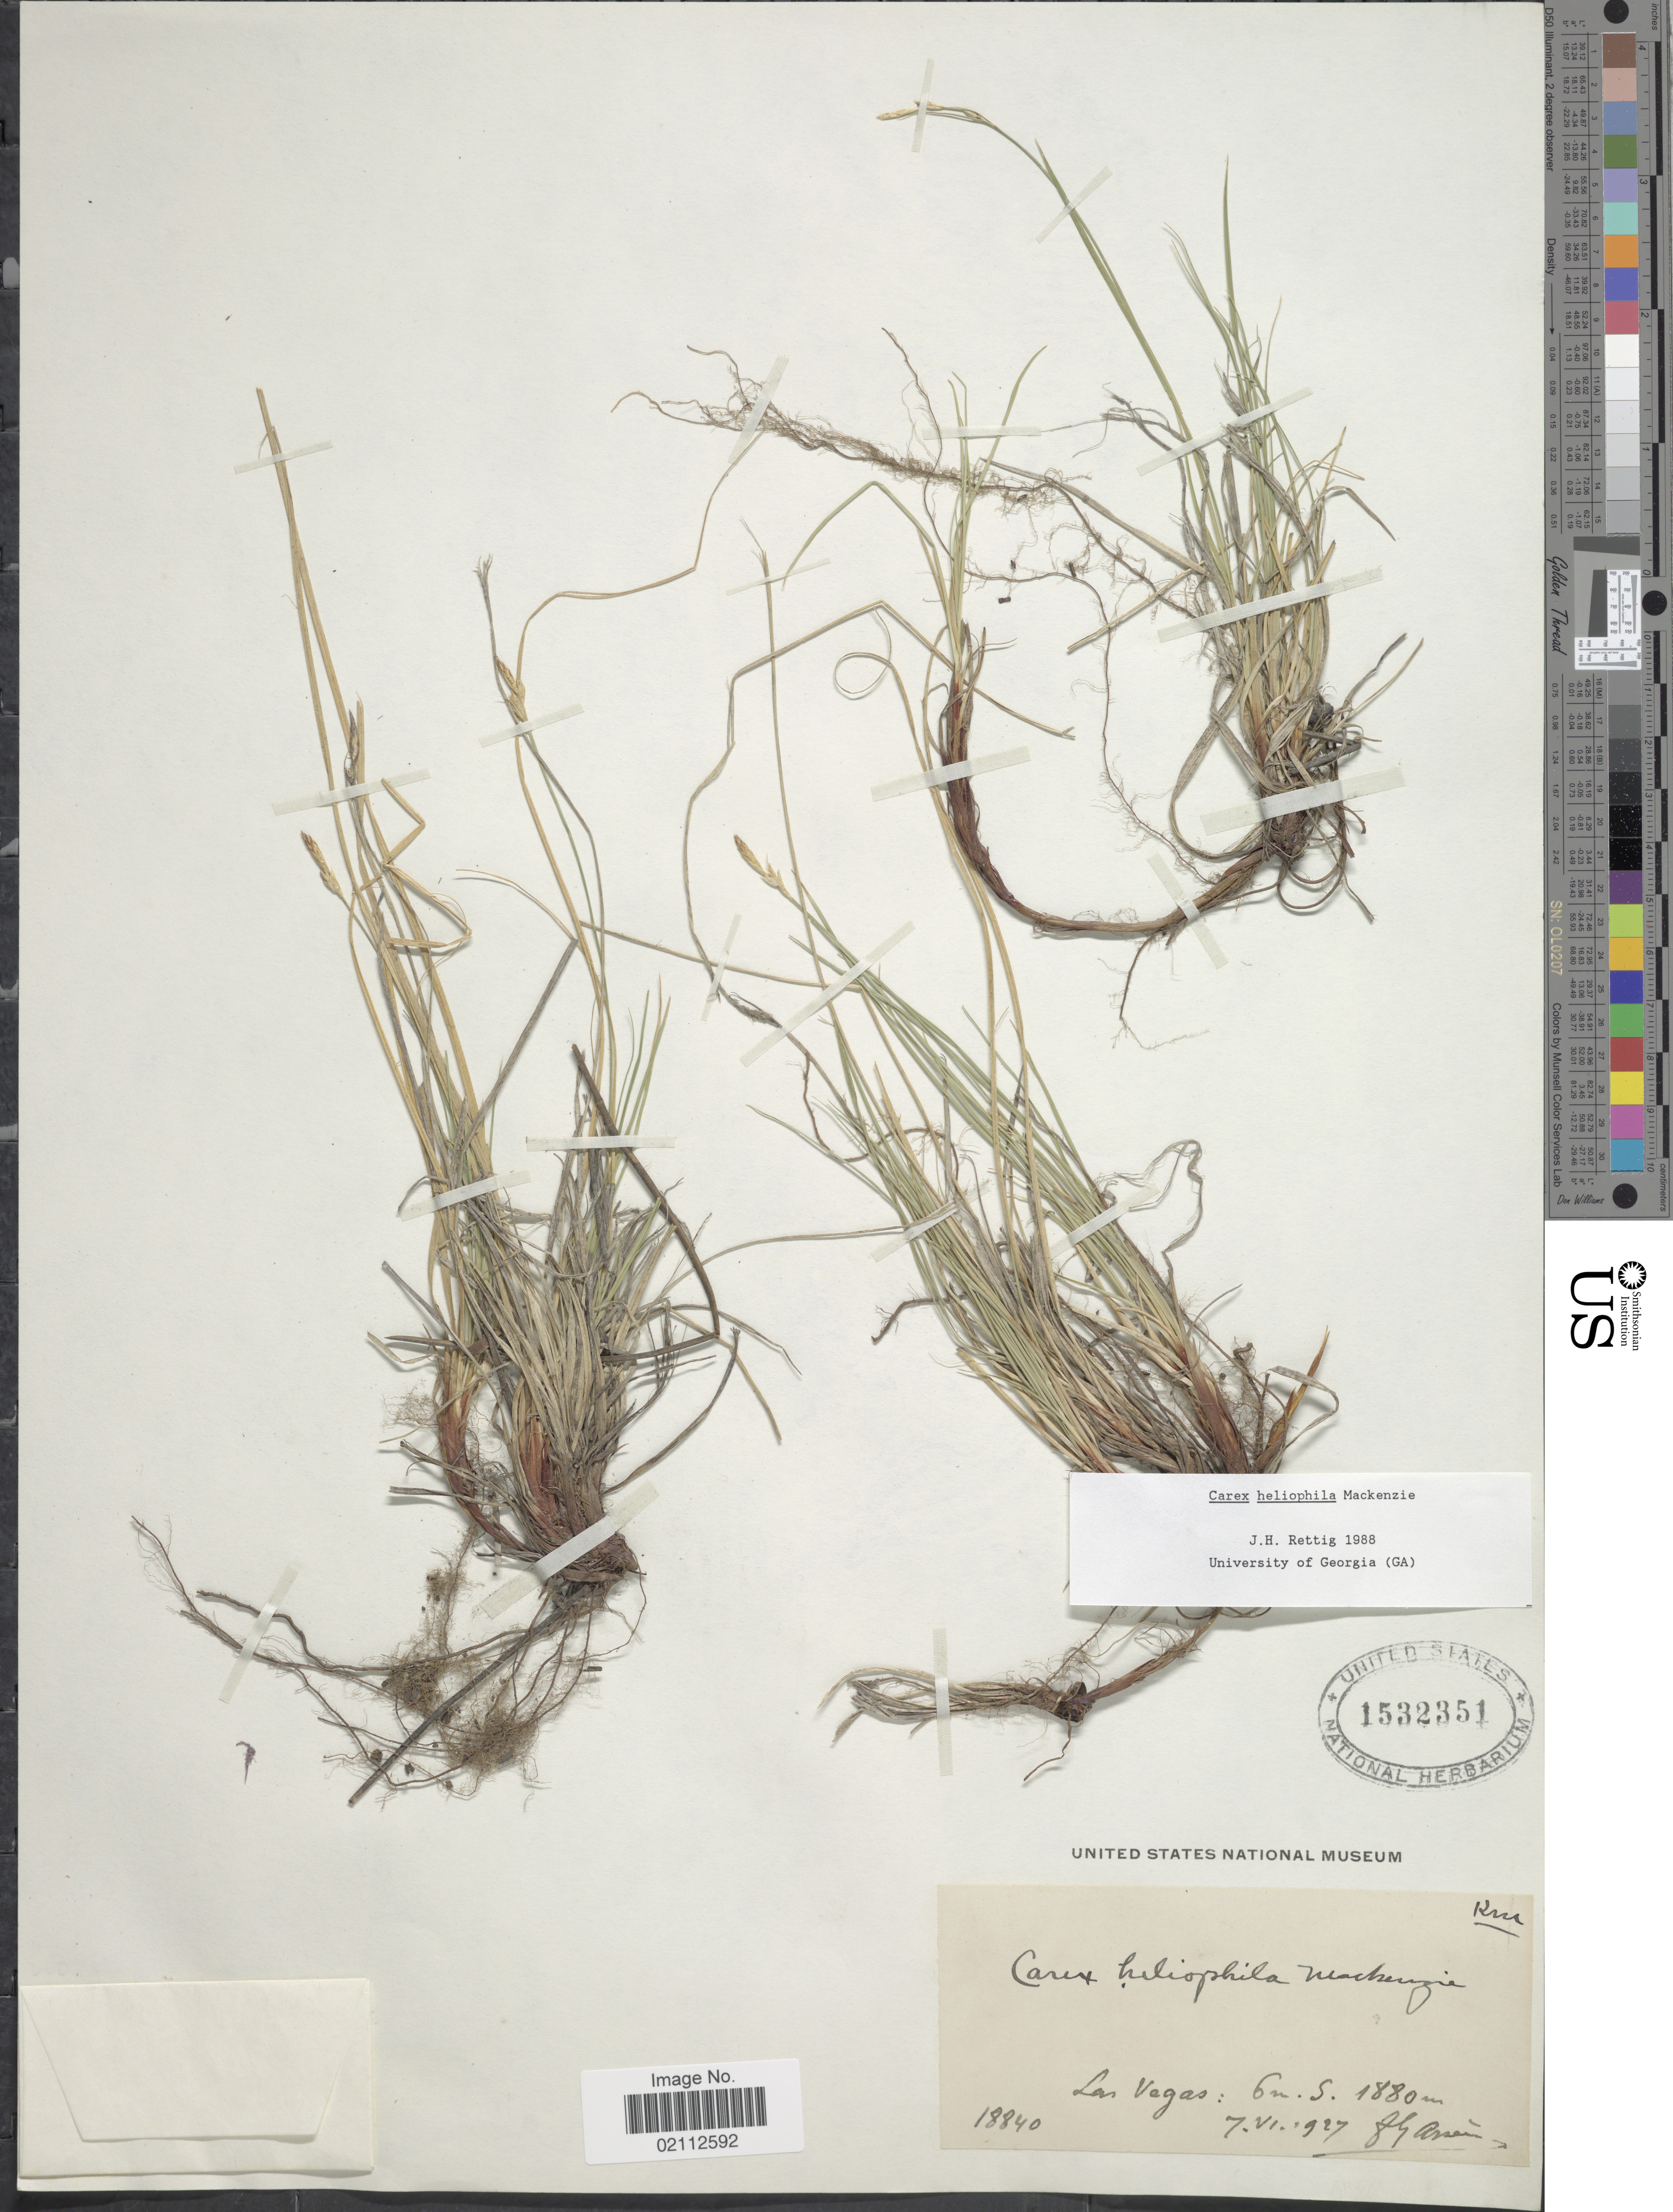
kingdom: Plantae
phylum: Tracheophyta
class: Liliopsida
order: Poales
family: Cyperaceae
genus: Carex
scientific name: Carex heliophila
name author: Mack.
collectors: F. Arsène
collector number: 18840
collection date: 1927-06-07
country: United States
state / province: New Mexico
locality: Las Vegas: 6 m. S.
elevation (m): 1880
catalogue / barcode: US 1532351